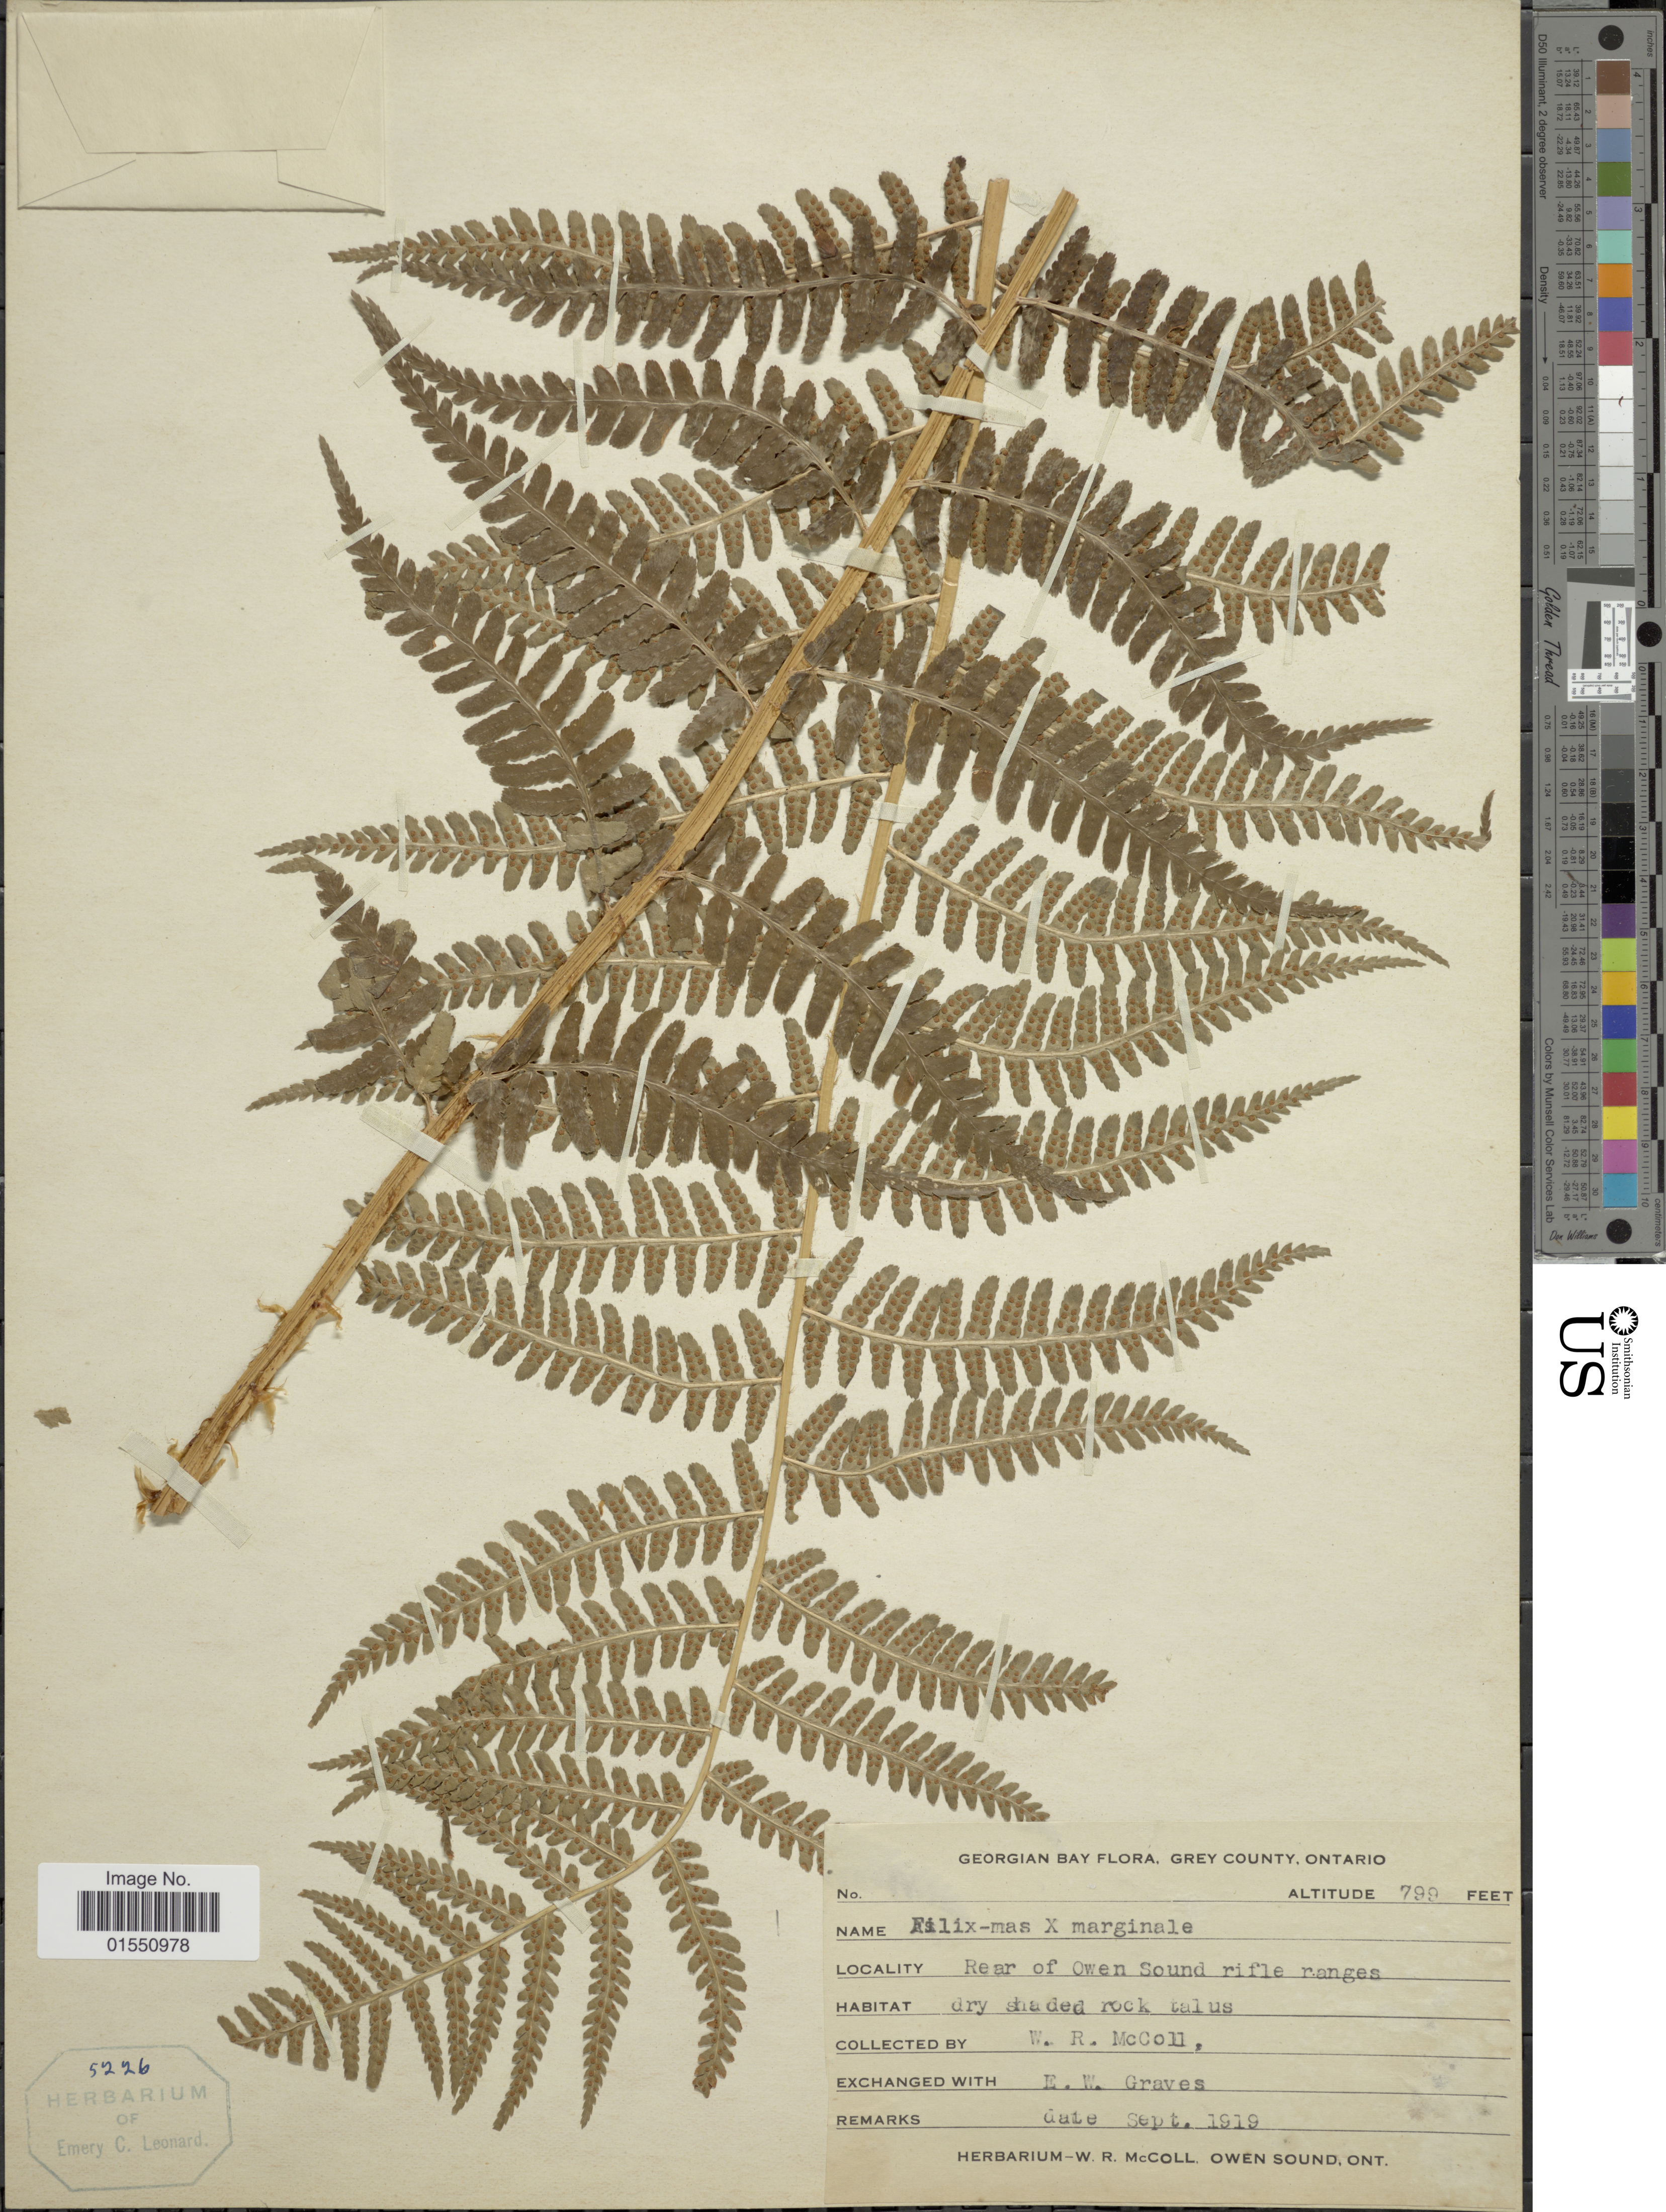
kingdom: Plantae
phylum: Tracheophyta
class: Polypodiopsida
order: Polypodiales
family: Dryopteridaceae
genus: Dryopteris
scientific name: Dryopteris filix-mas x D. marginalis (L.) A. Gray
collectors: E. Graves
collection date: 1919-09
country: Canada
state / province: Ontario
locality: Georgian Bay Flora, Grey County. Rear of Owen Sound rifle ranges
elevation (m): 244